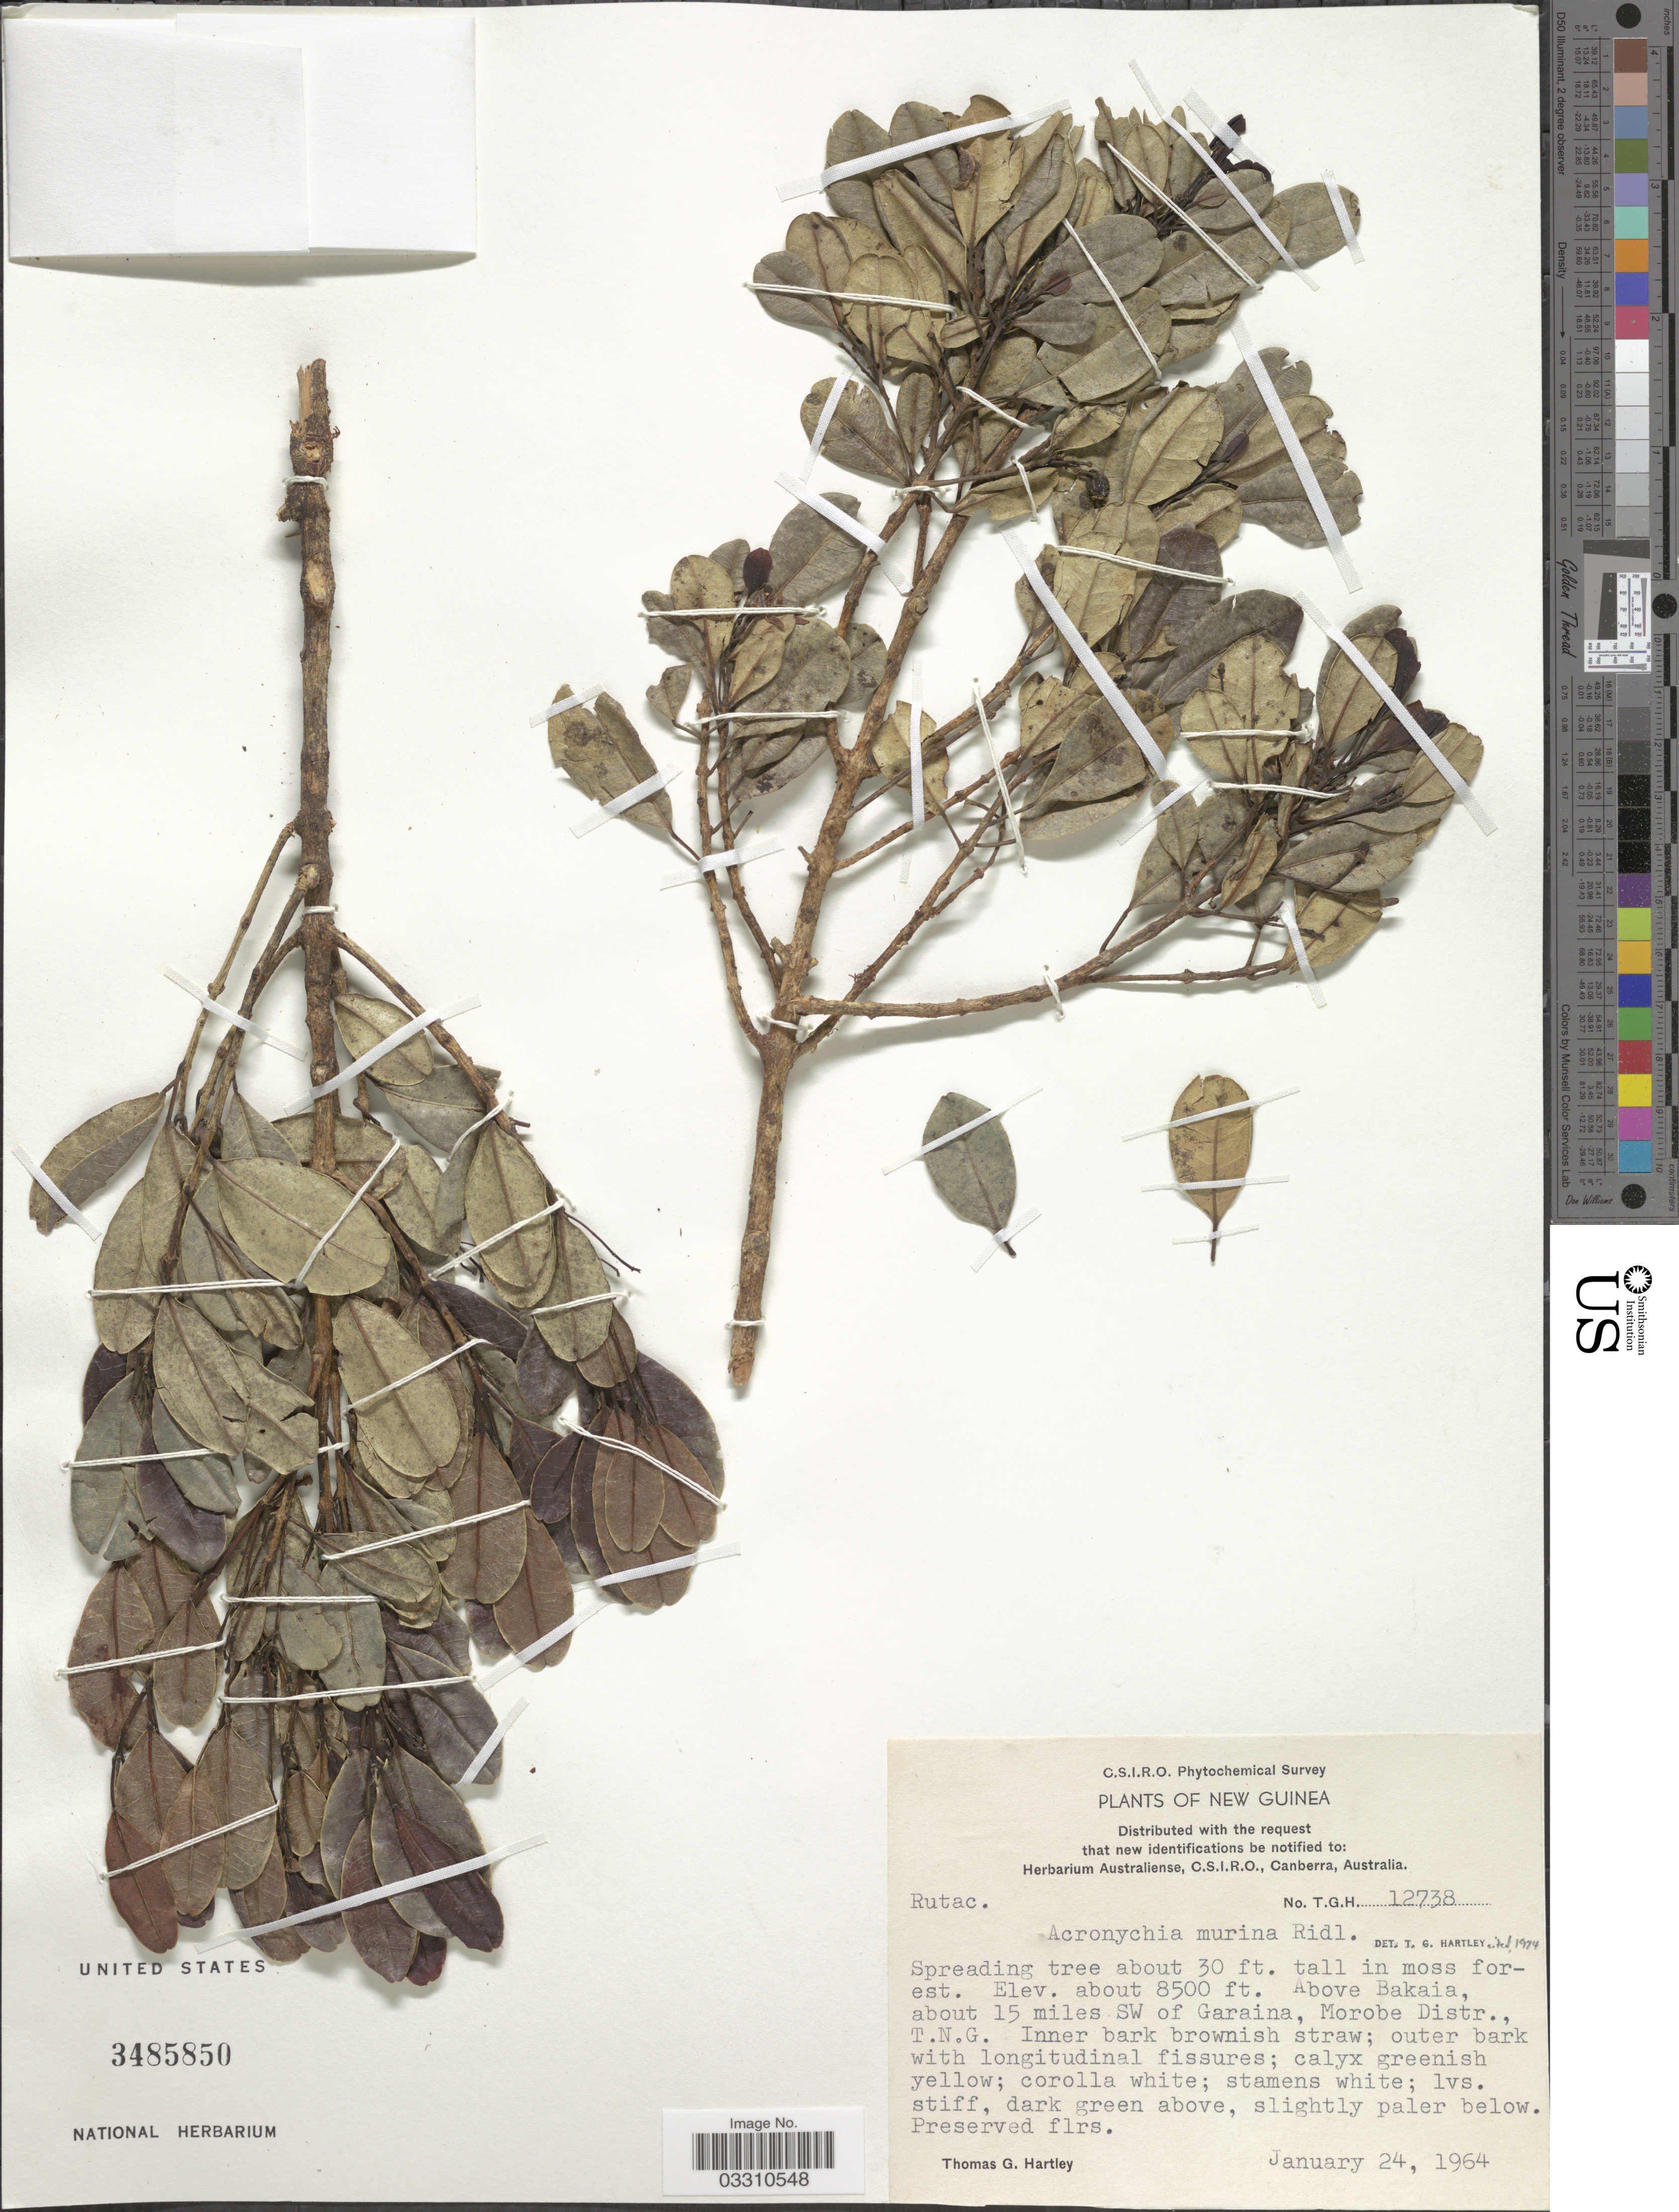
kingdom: Plantae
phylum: Tracheophyta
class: Magnoliopsida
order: Sapindales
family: Rutaceae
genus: Acronychia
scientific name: Acronychia murina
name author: Ridl.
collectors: T. G. Hartley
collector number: TGH12738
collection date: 1964-01-24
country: Papua New Guinea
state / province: Morobe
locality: New Guinea, Above Bakaia, about 15 miles SW of Garaina, Morobe Distr., T.N.G.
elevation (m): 2591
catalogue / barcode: US 3485850